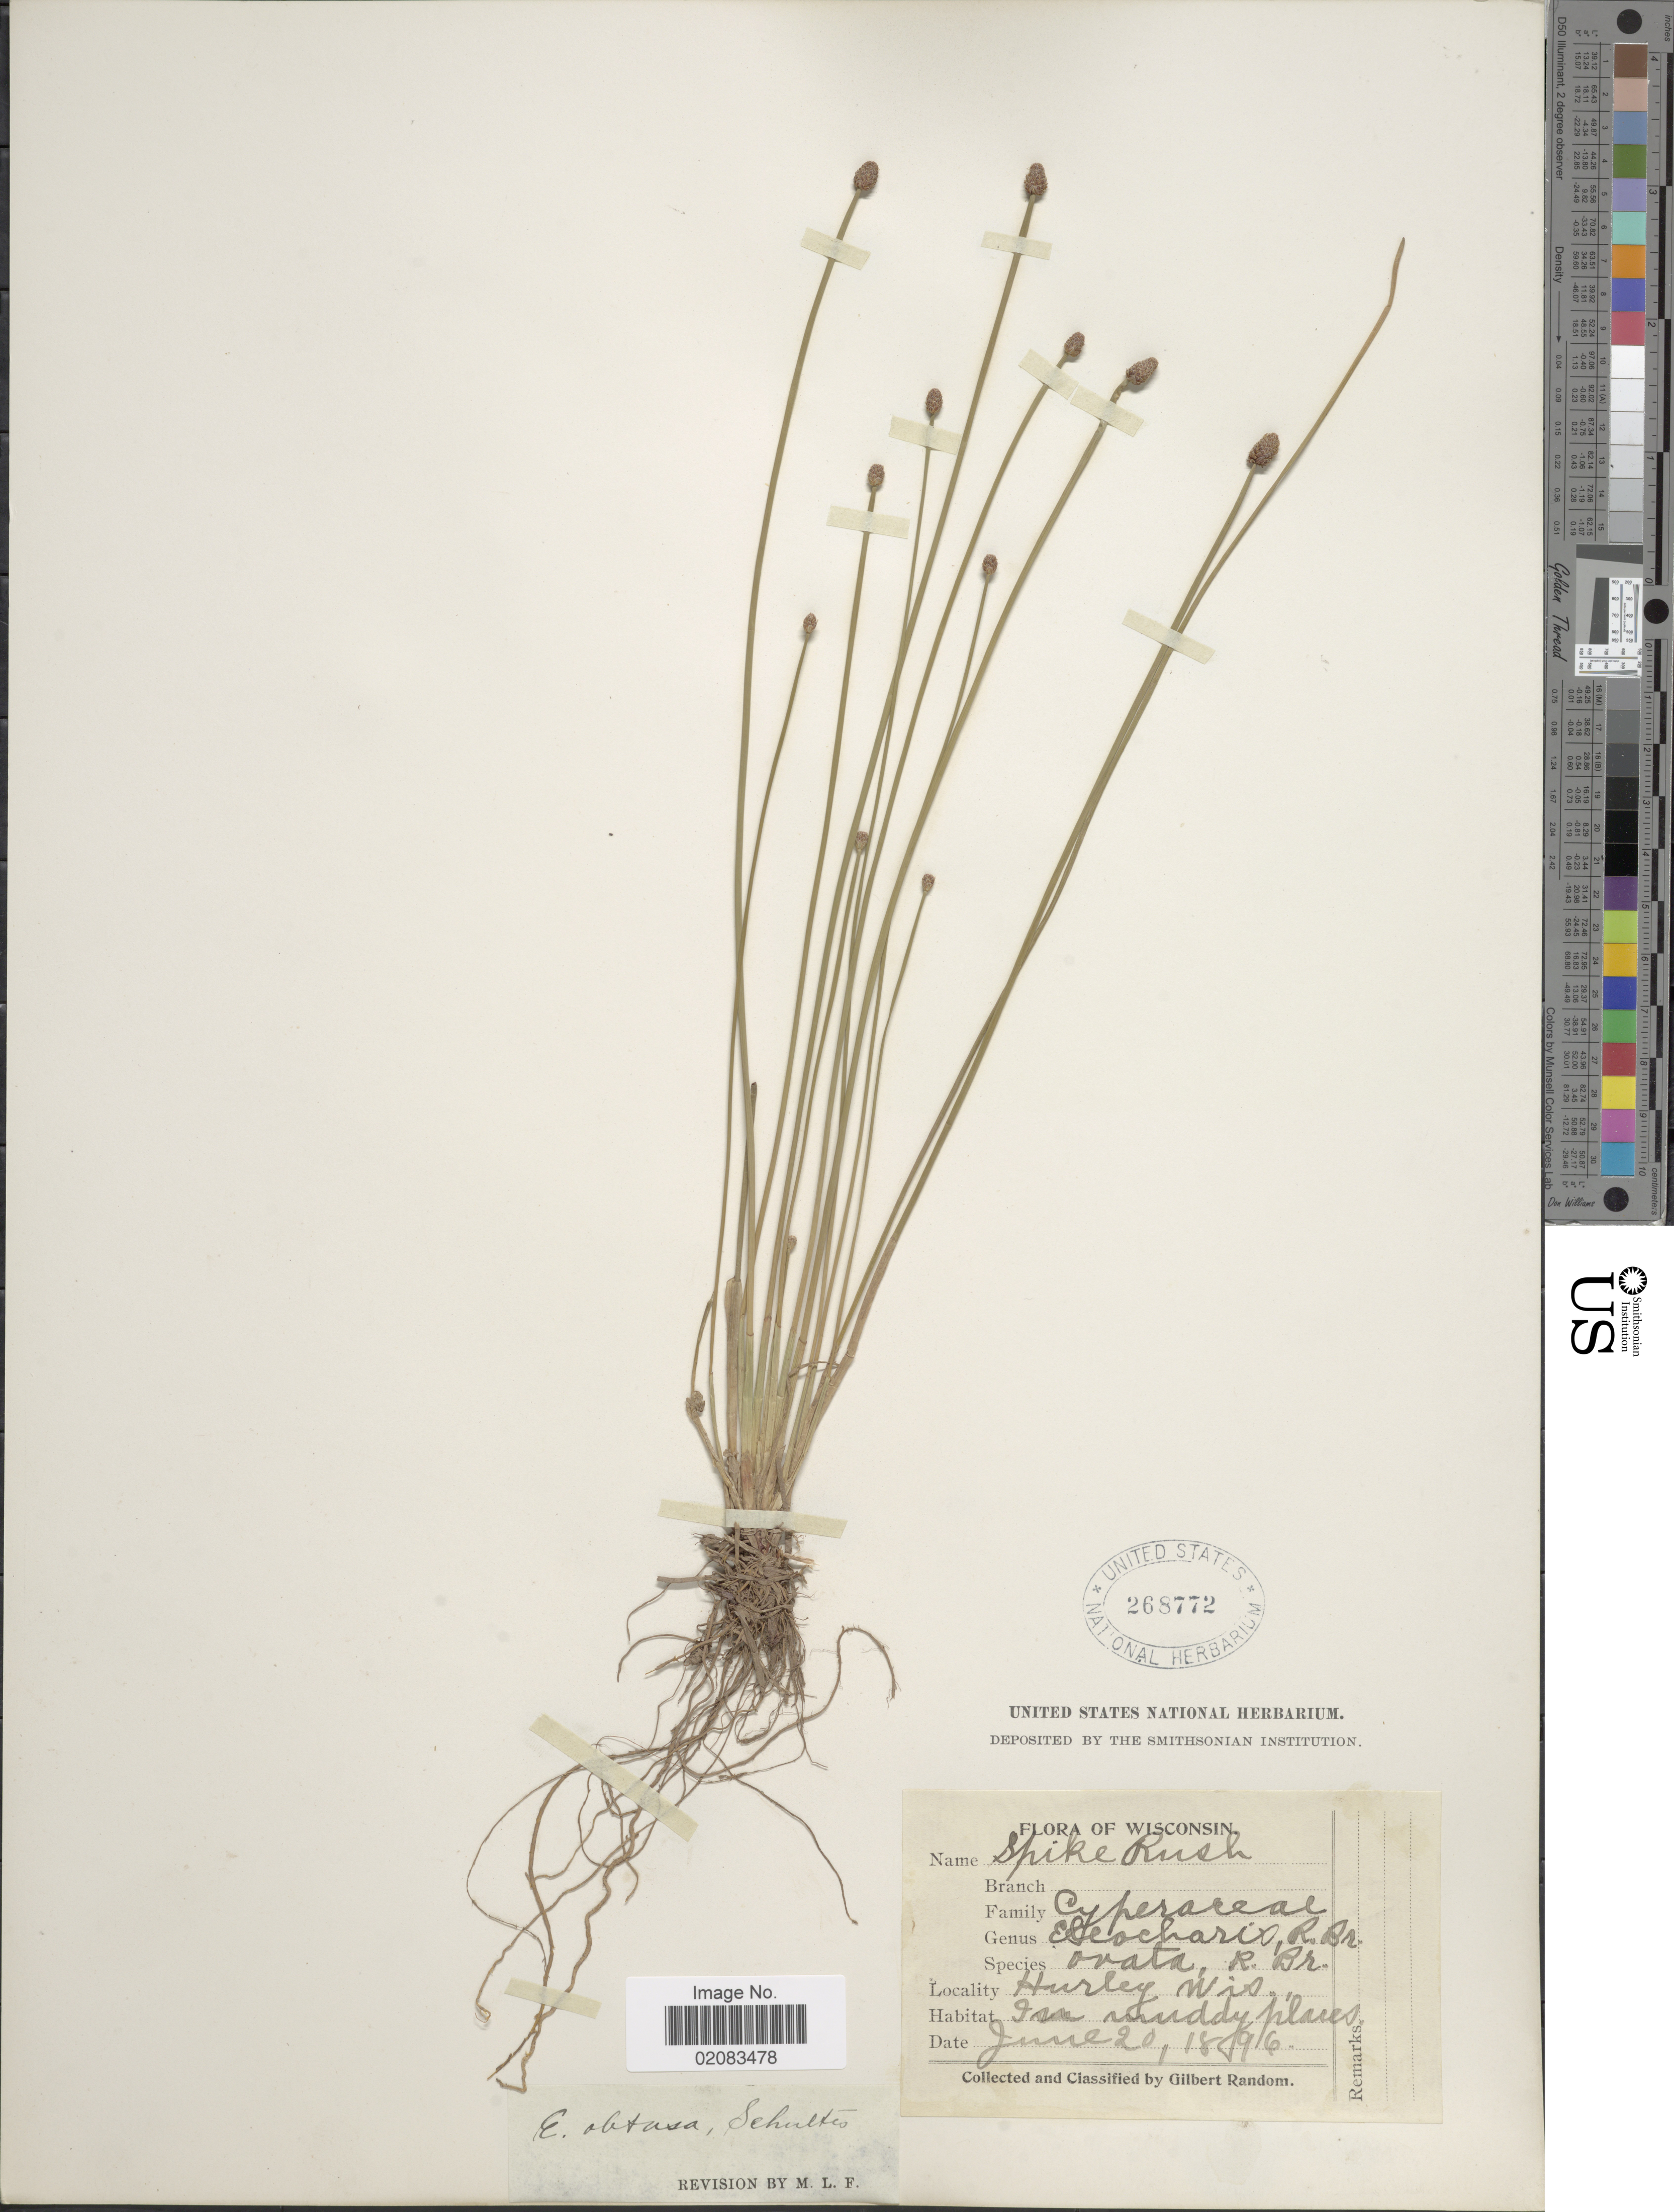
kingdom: Plantae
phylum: Tracheophyta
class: Liliopsida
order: Poales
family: Cyperaceae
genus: Eleocharis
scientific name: Eleocharis obtusa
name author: (Willd.) Schult.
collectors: G. Random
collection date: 1896-06-20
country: United States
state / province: Wisconsin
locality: Hurley, In muddy places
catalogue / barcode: US 268722